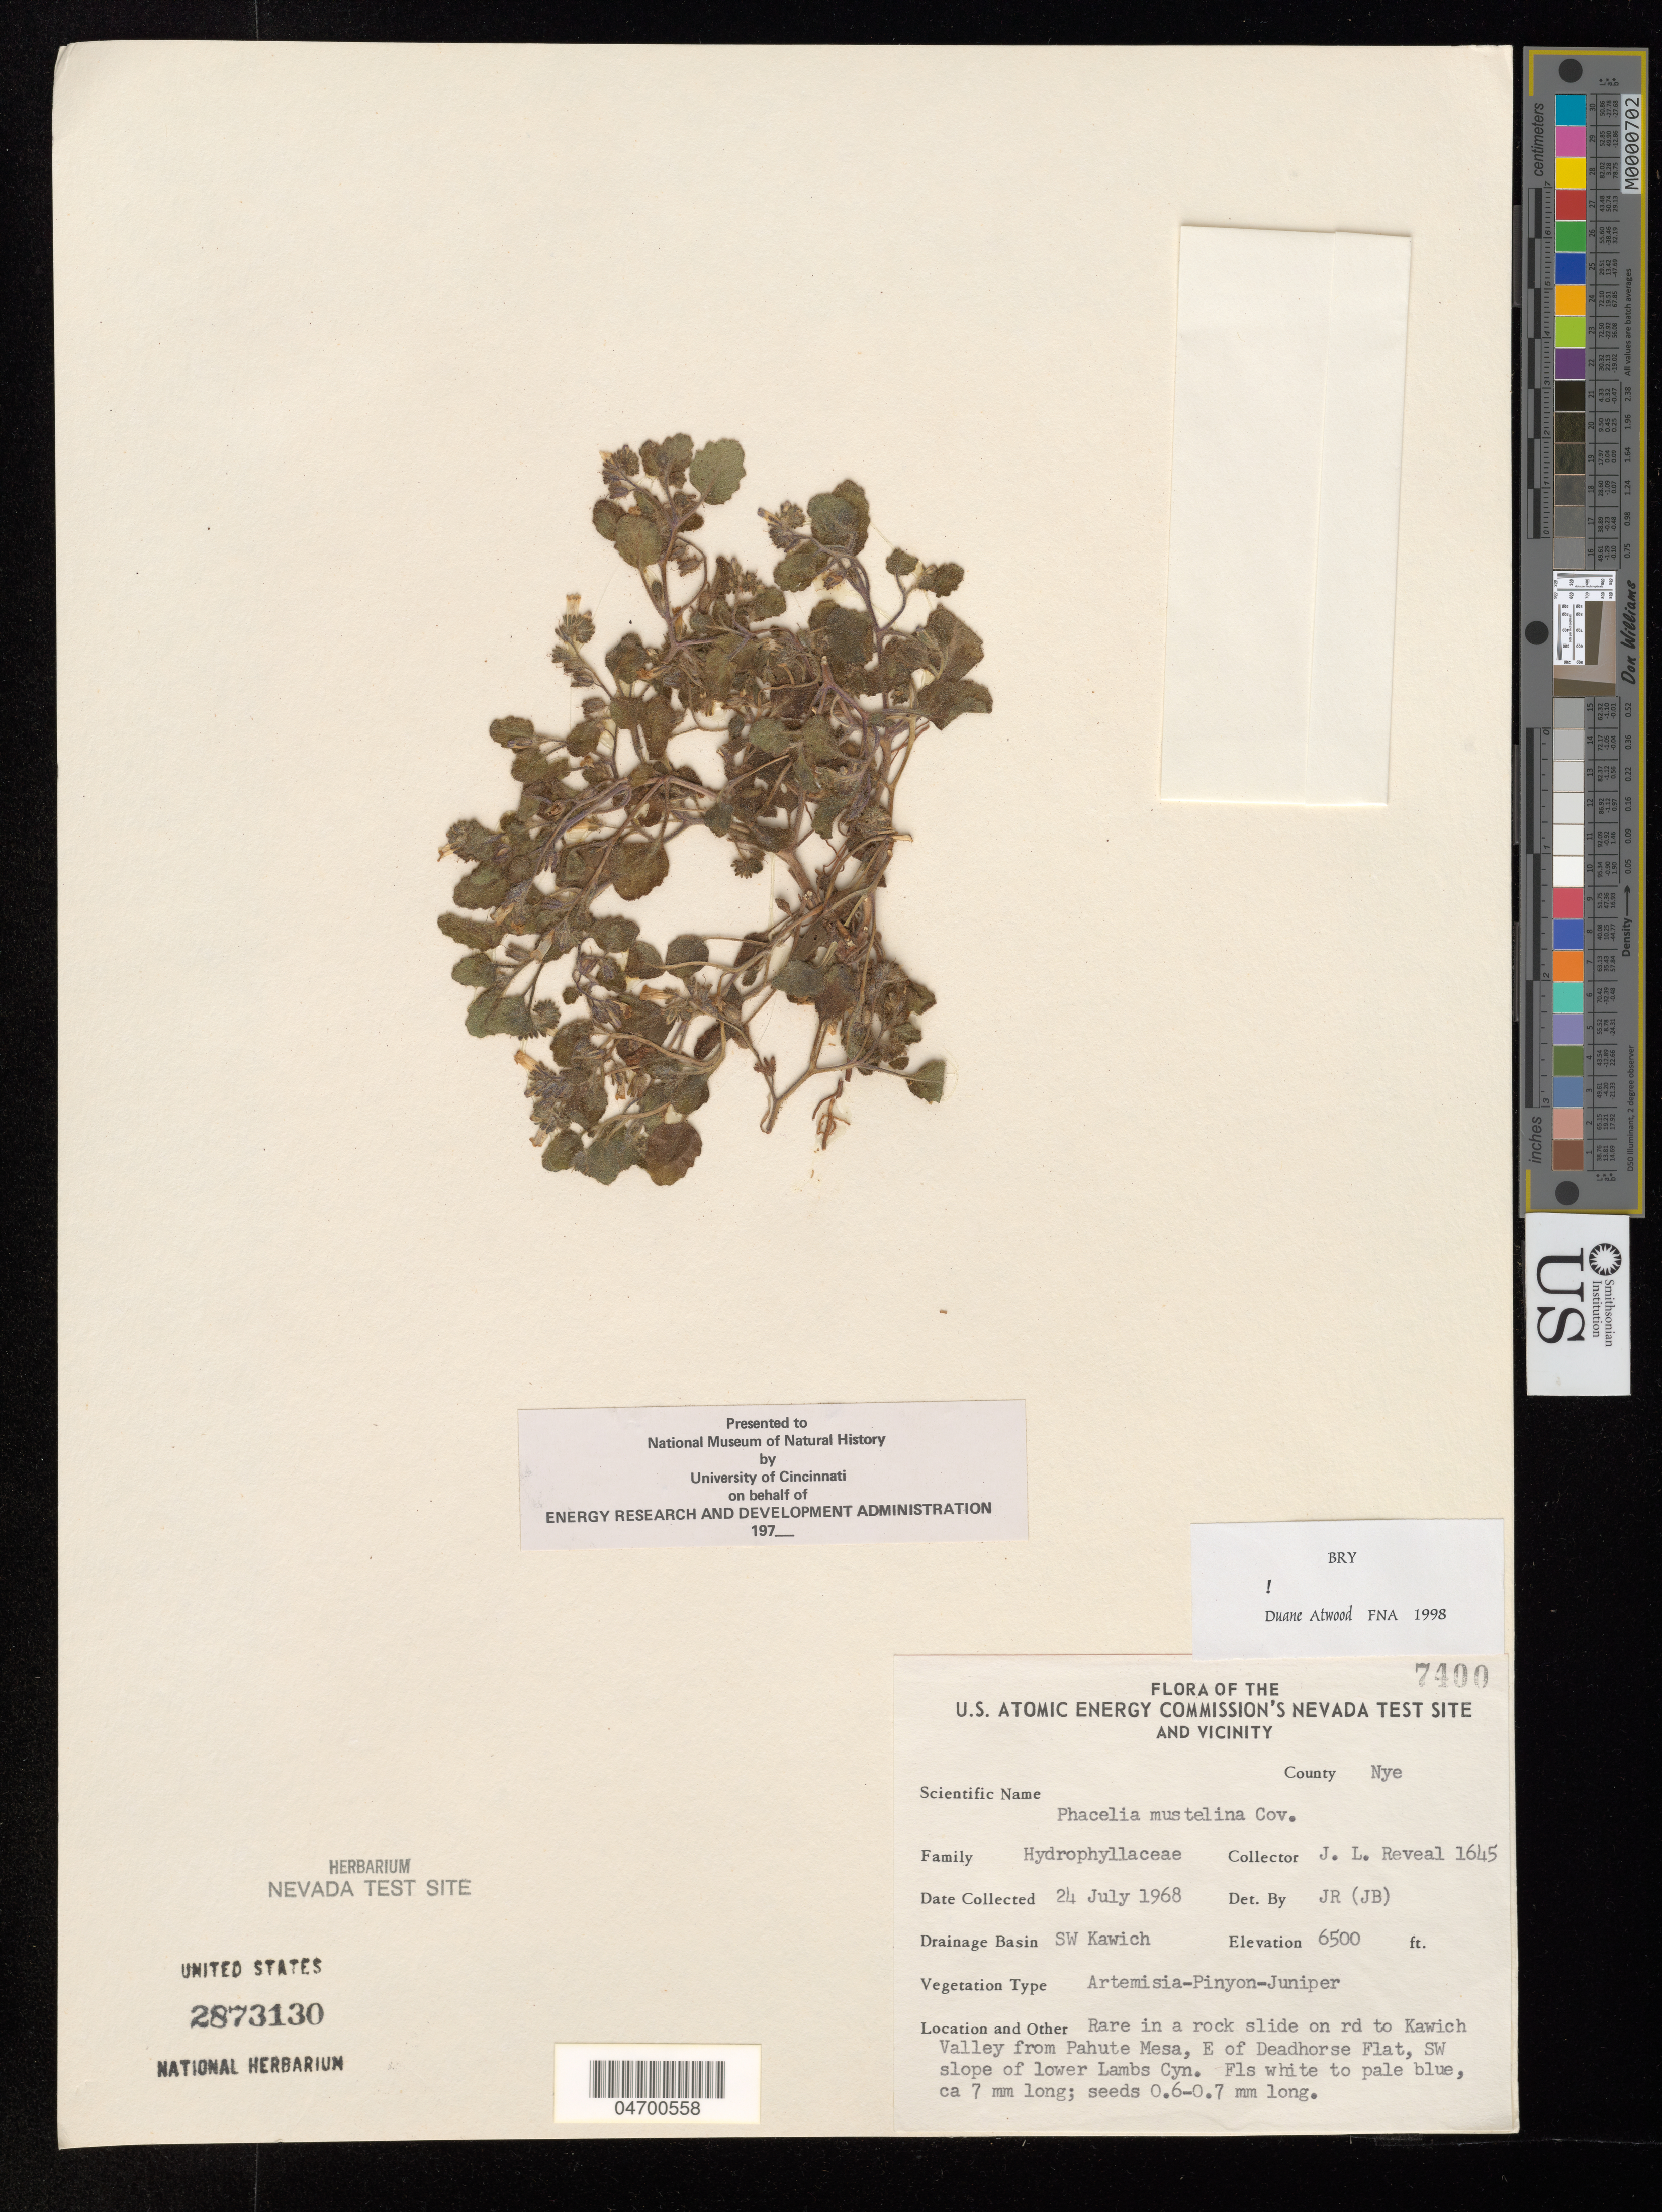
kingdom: Plantae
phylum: Tracheophyta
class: Magnoliopsida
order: Boraginales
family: Hydrophyllaceae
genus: Phacelia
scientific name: Phacelia mustelina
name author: Coville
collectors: J. L. Reveal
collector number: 1645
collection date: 1968-07-24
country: United States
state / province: Nevada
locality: The U.S. Atomic Energy Commission's Nevada Test Site and Vicinity. County Nye. Drainage Basin. SW Kawich. In a rock slide on rd to Kawich Valley from Pahute Mesa, E of Deadhorse Flat, SW slope of lower Lambs Cyn.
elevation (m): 1981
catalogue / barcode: US 2873130